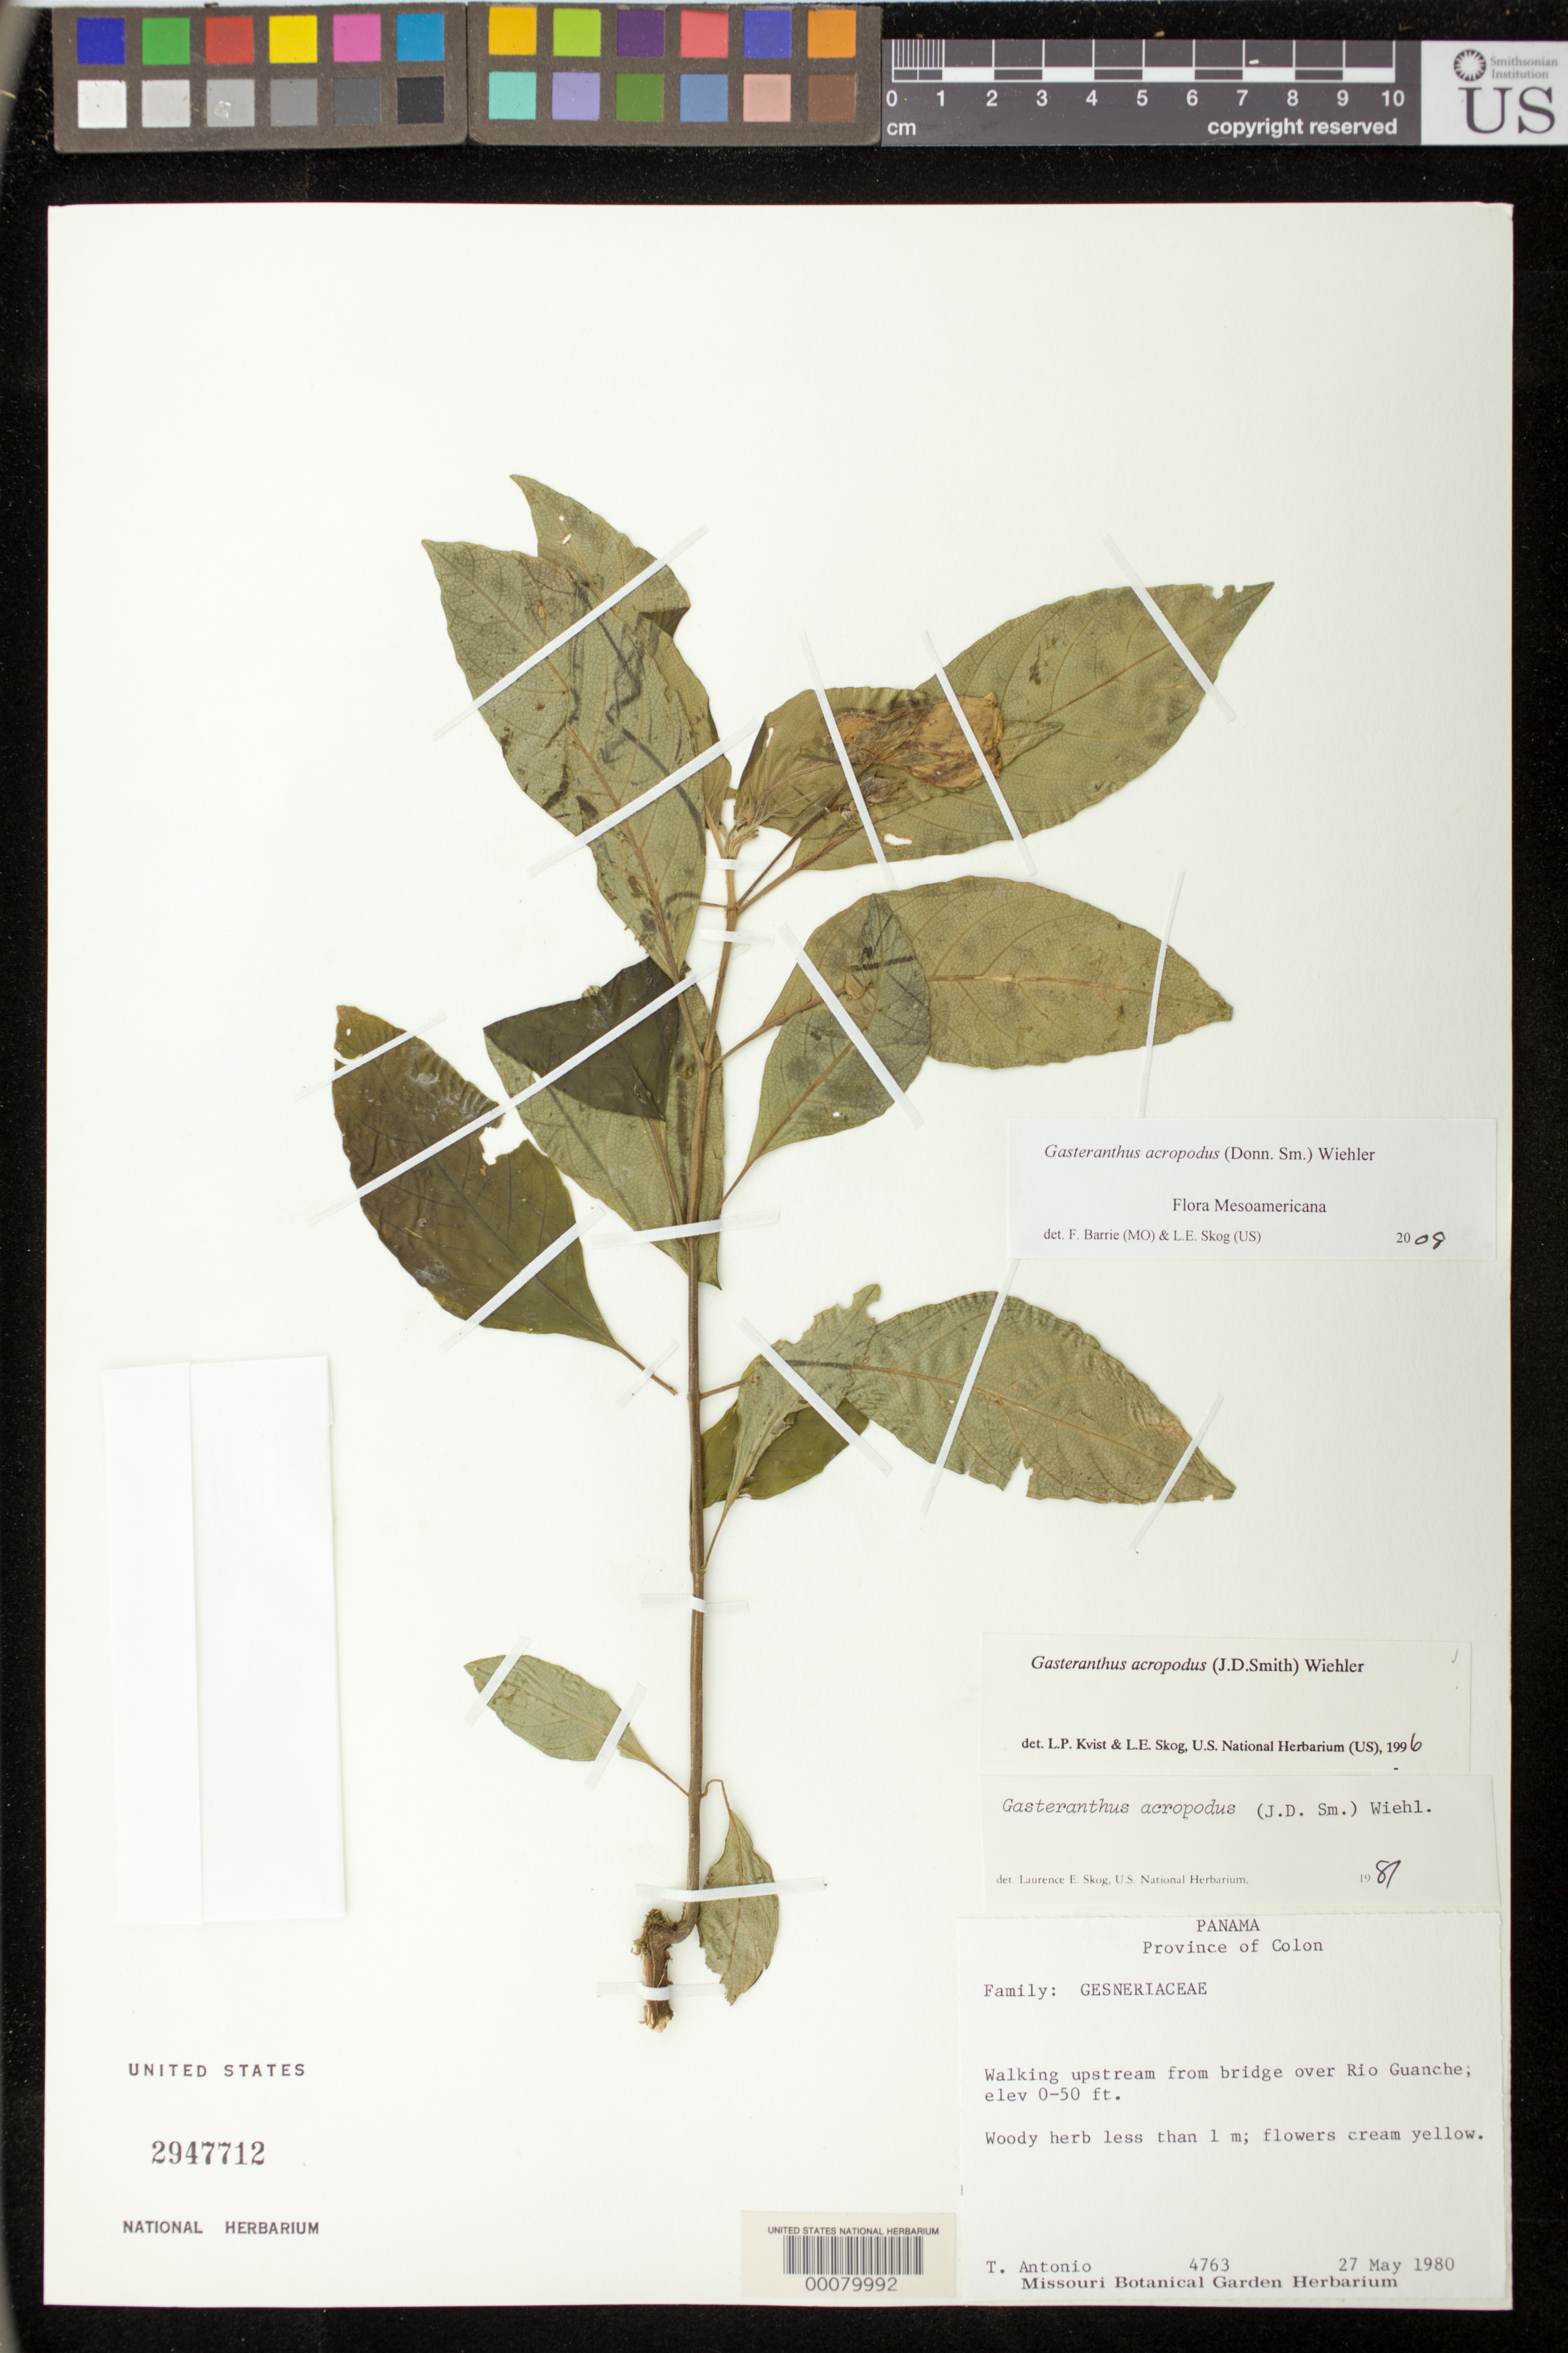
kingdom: Plantae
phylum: Tracheophyta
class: Magnoliopsida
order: Lamiales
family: Gesneriaceae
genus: Gasteranthus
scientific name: Gasteranthus acropodus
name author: (Donn. Sm.) Wiehler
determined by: Skog, Laurence E.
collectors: T. Antonio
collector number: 4763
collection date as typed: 27 May 1980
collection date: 1980-05-27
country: Panama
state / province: Colón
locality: Walking upstream from bridge over Rio Guanche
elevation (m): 0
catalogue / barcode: US 2947712